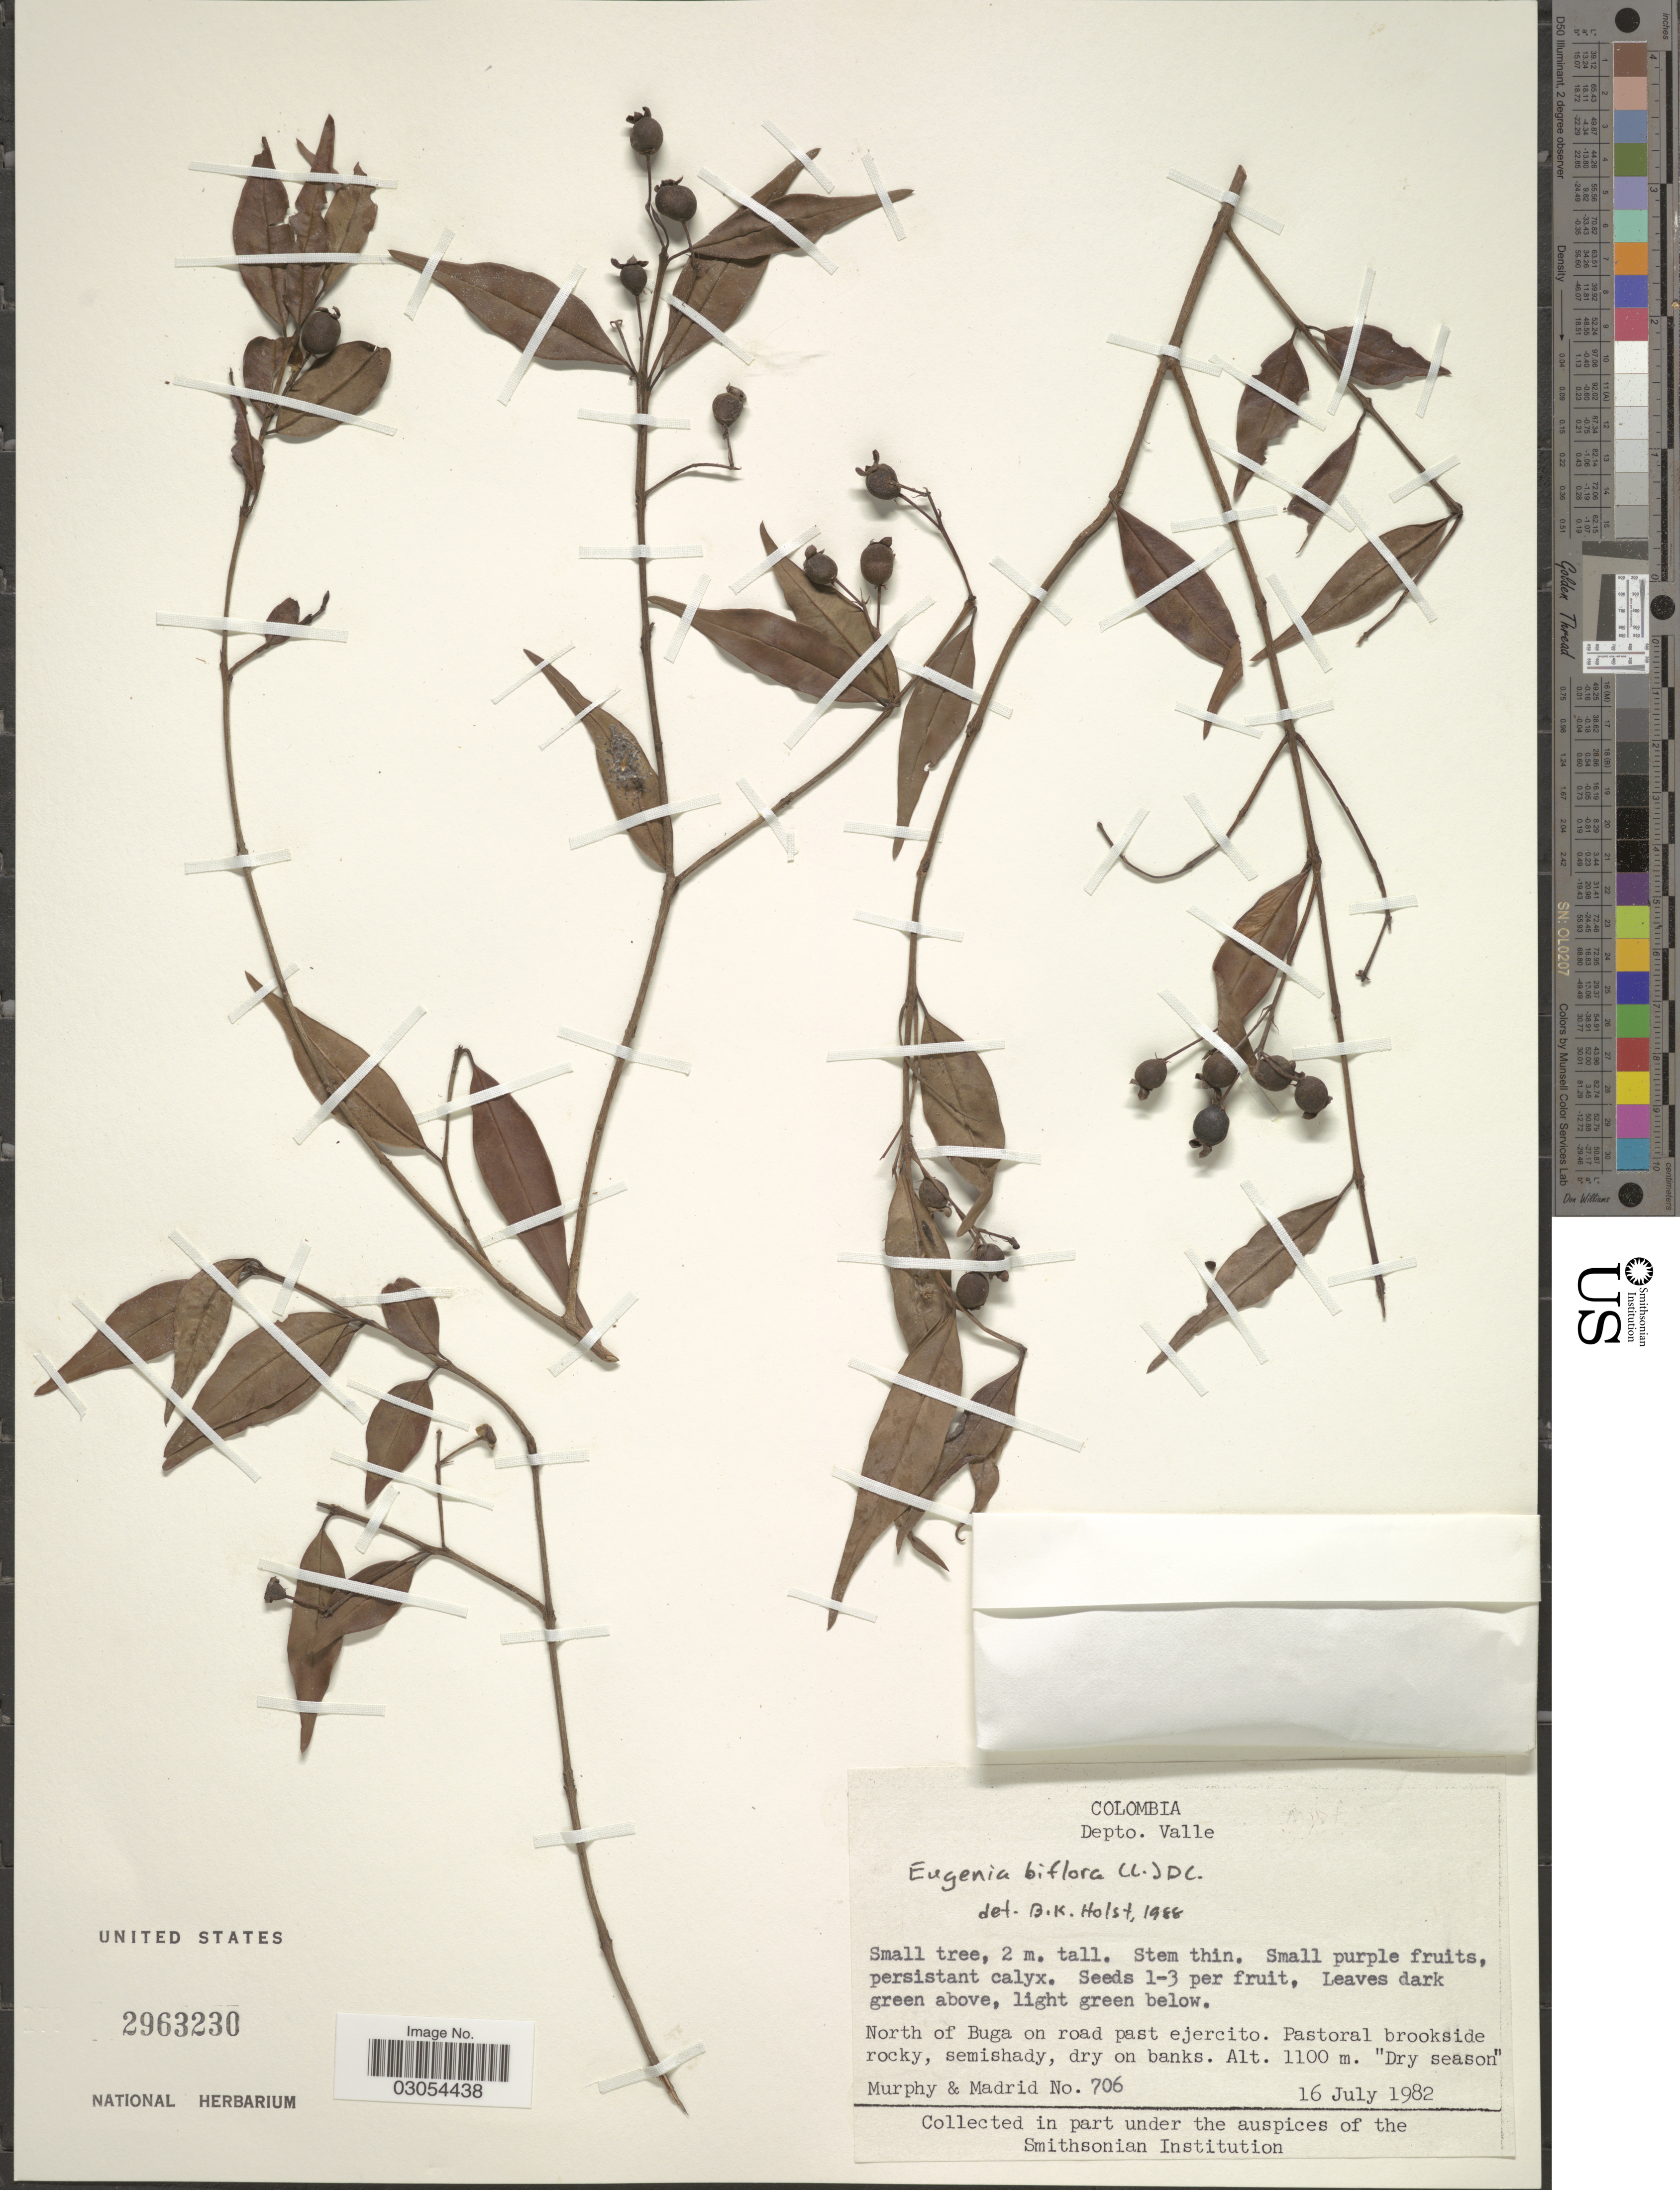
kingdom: Plantae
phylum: Tracheophyta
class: Magnoliopsida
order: Myrtales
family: Myrtaceae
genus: Eugenia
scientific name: Eugenia biflora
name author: (L.) DC.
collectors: -. Murphy & -. Madrid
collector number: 706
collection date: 1982-07-16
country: Colombia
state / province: Valle del Cauca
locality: Depto. Valle. North of Buga on road past ejercito.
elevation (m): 1100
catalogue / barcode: US 2963230